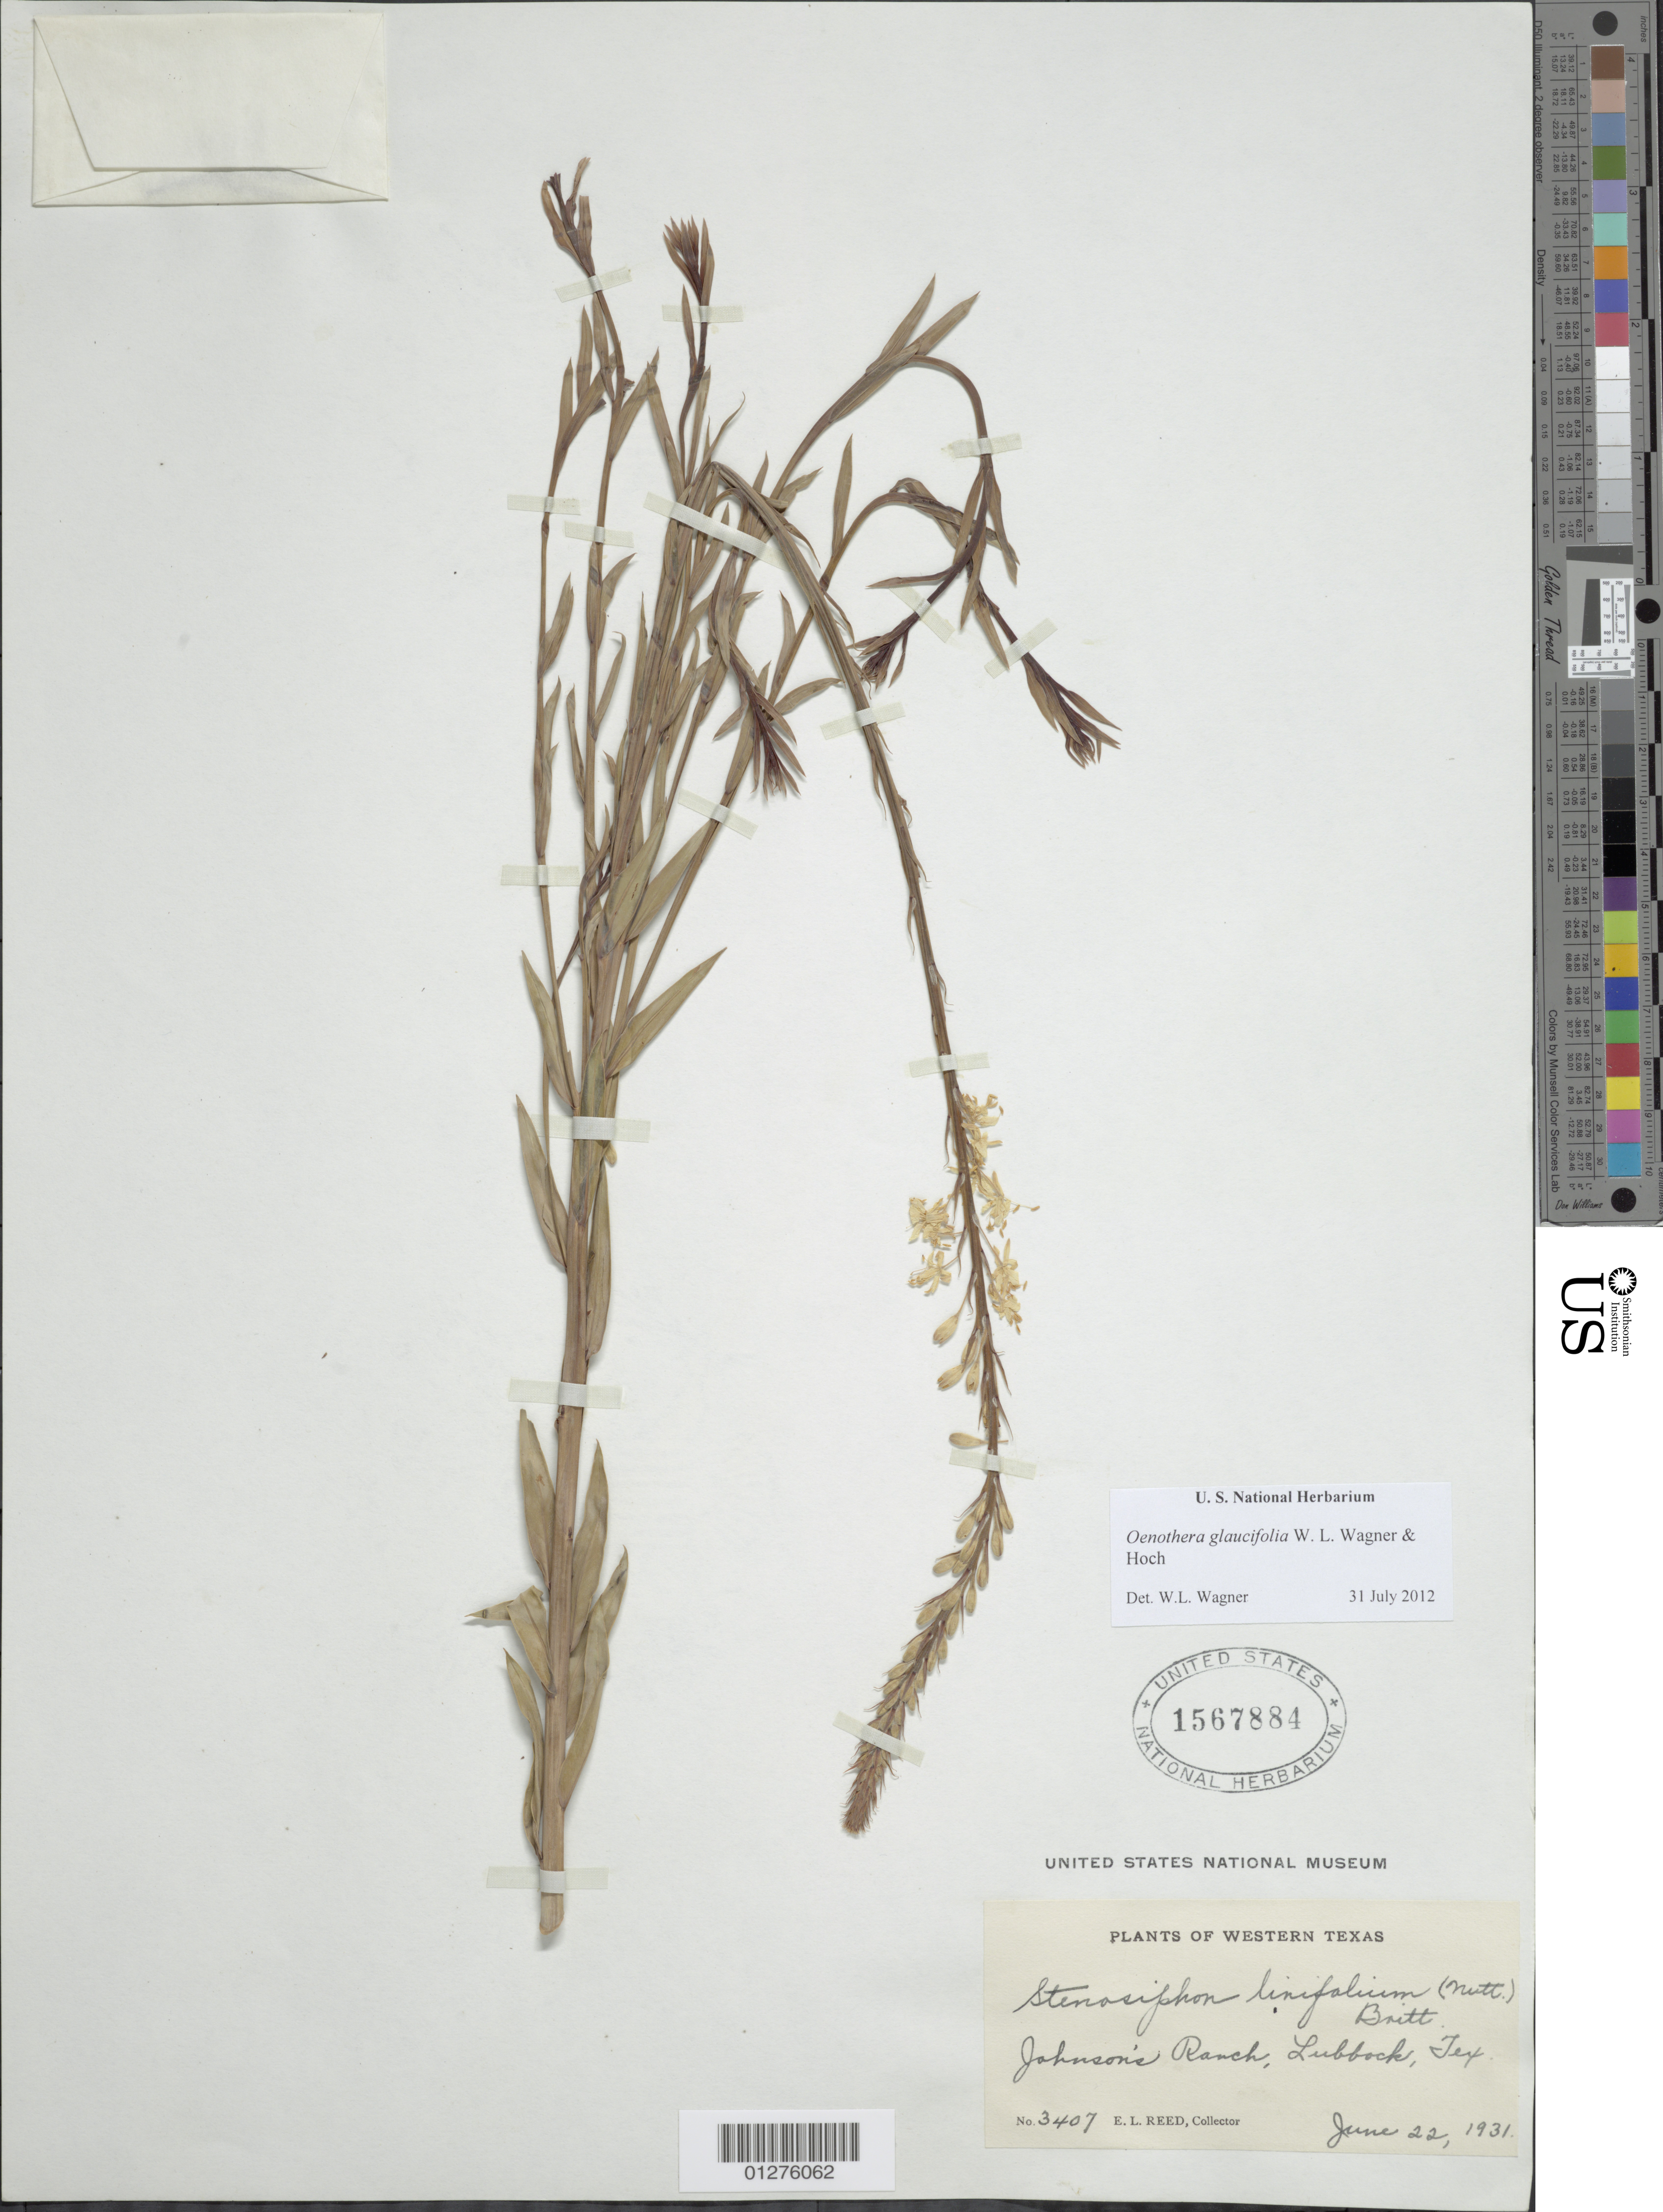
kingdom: Plantae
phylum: Tracheophyta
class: Magnoliopsida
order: Myrtales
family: Onagraceae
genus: Oenothera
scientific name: Oenothera glaucifolia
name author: W.L. Wagner & Hoch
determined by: Wagner, W. L., (BOT), Smithsonian Institution - National Museum of Natural History (UNITED STATES)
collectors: E. Reed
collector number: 3407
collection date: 1931-06-22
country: United States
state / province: Texas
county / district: Lubbock Co.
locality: Johnson's Ranch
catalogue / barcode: US 1567884